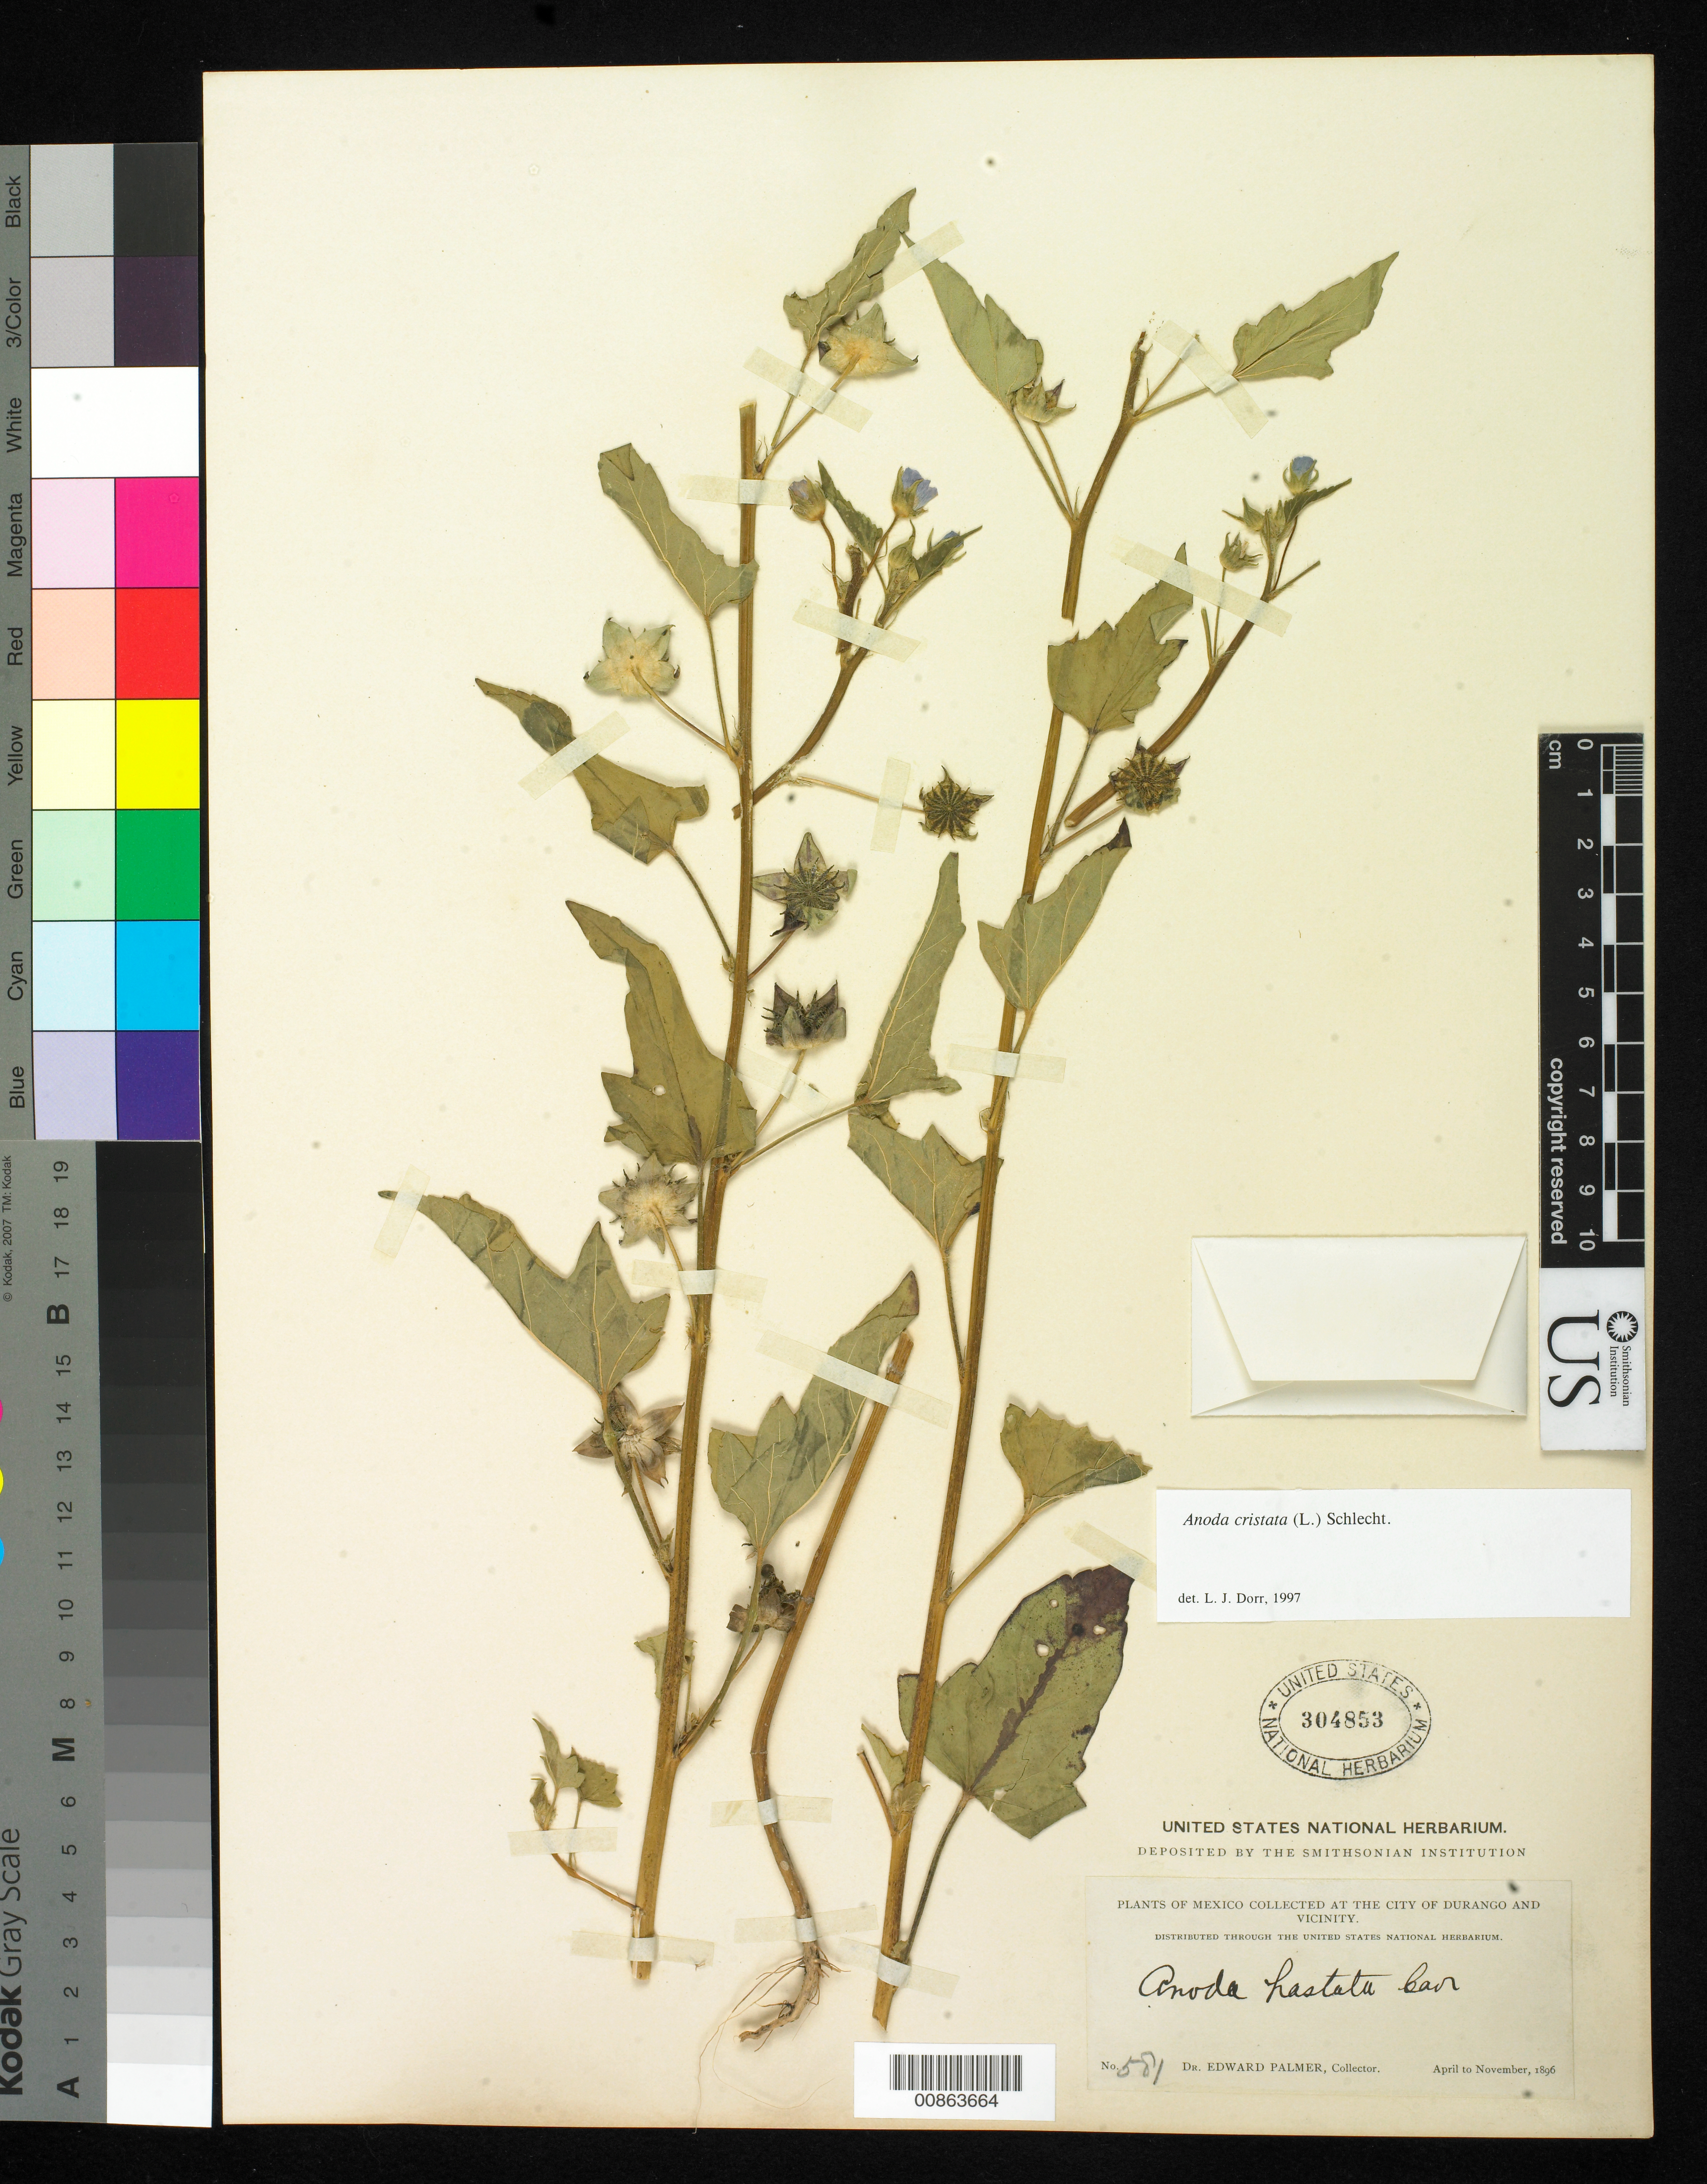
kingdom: Plantae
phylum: Tracheophyta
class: Magnoliopsida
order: Malvales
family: Malvaceae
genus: Anoda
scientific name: Anoda cristata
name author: (L.) Schltdl.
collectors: E. Palmer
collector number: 581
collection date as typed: Apr 1896 to -- Nov 1896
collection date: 1896-04/1896-11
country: Mexico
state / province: Durango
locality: City of Durango and vicinity.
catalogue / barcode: US 304853